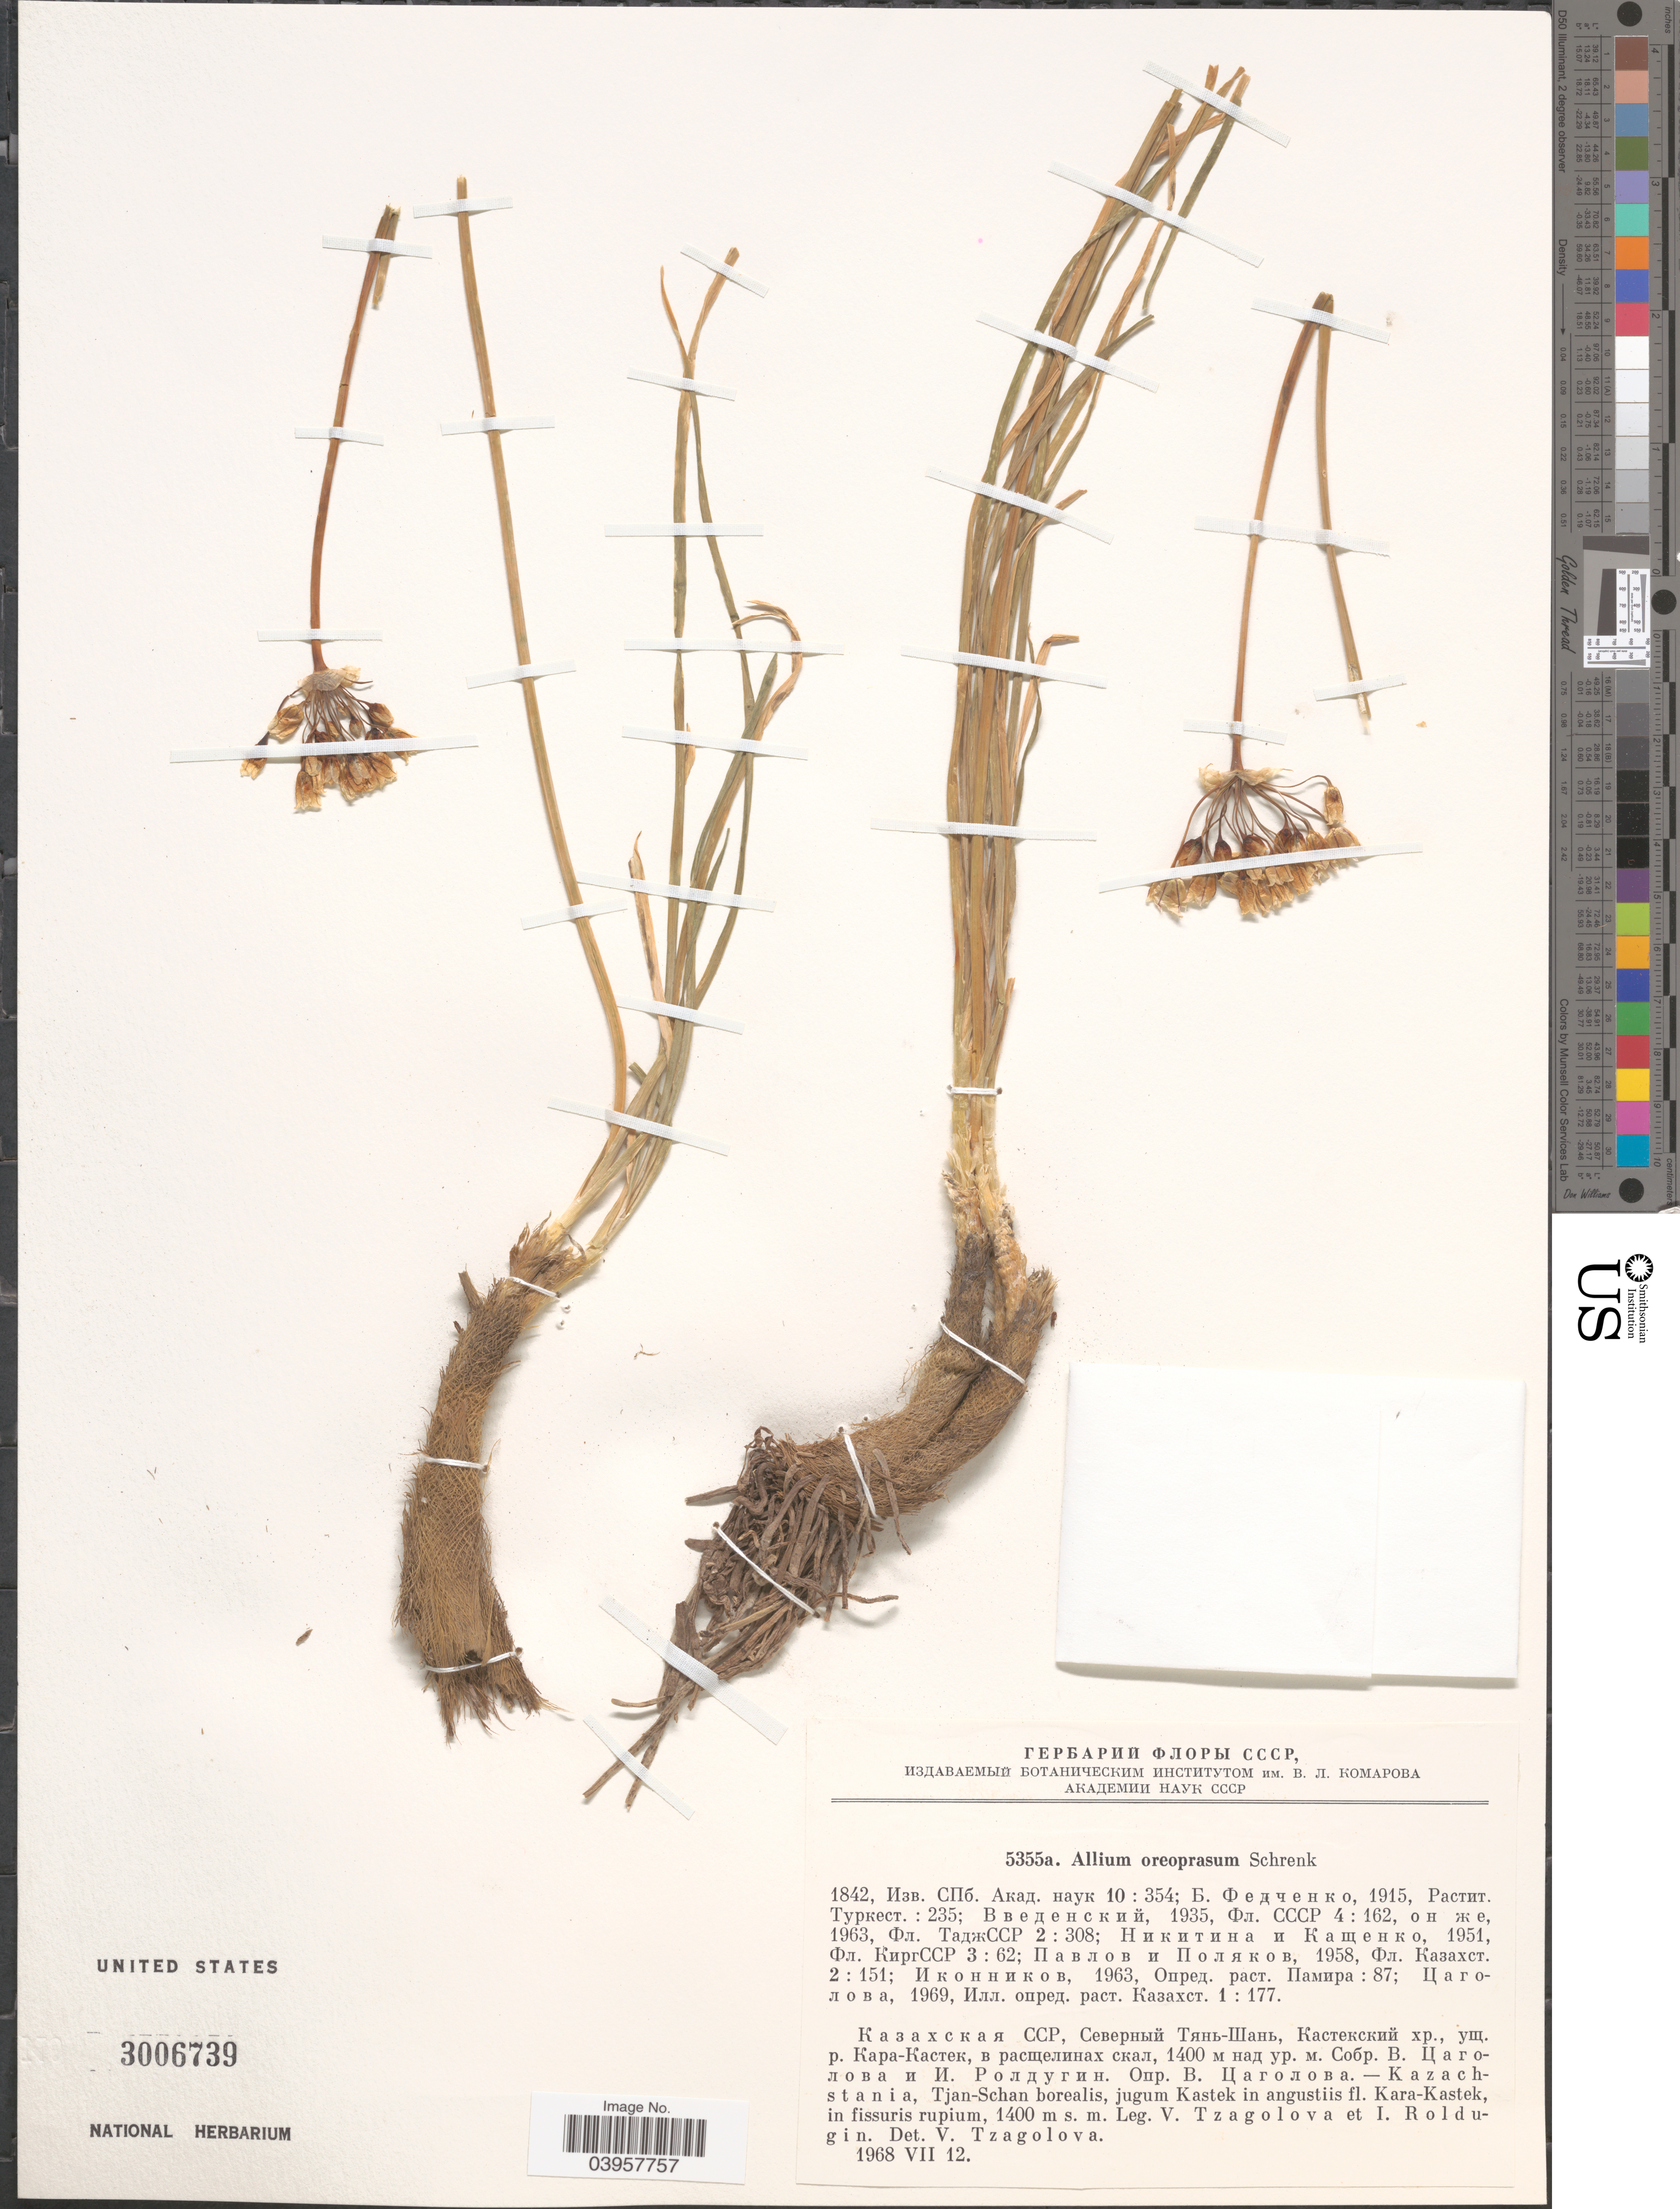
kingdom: Plantae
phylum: Tracheophyta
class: Liliopsida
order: Asparagales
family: Amaryllidaceae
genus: Allium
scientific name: Allium oreoprasum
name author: Schrenk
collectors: V. Tzagolova & I. Roldugin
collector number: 5355a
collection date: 1968-07-12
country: Kazakhstan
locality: Kazachstania, Tjan-Schan borealis, jugum Kastek in angustiis fl. Kara-Kastek, in fissuris rupium.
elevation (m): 1400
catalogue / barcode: US 3006739